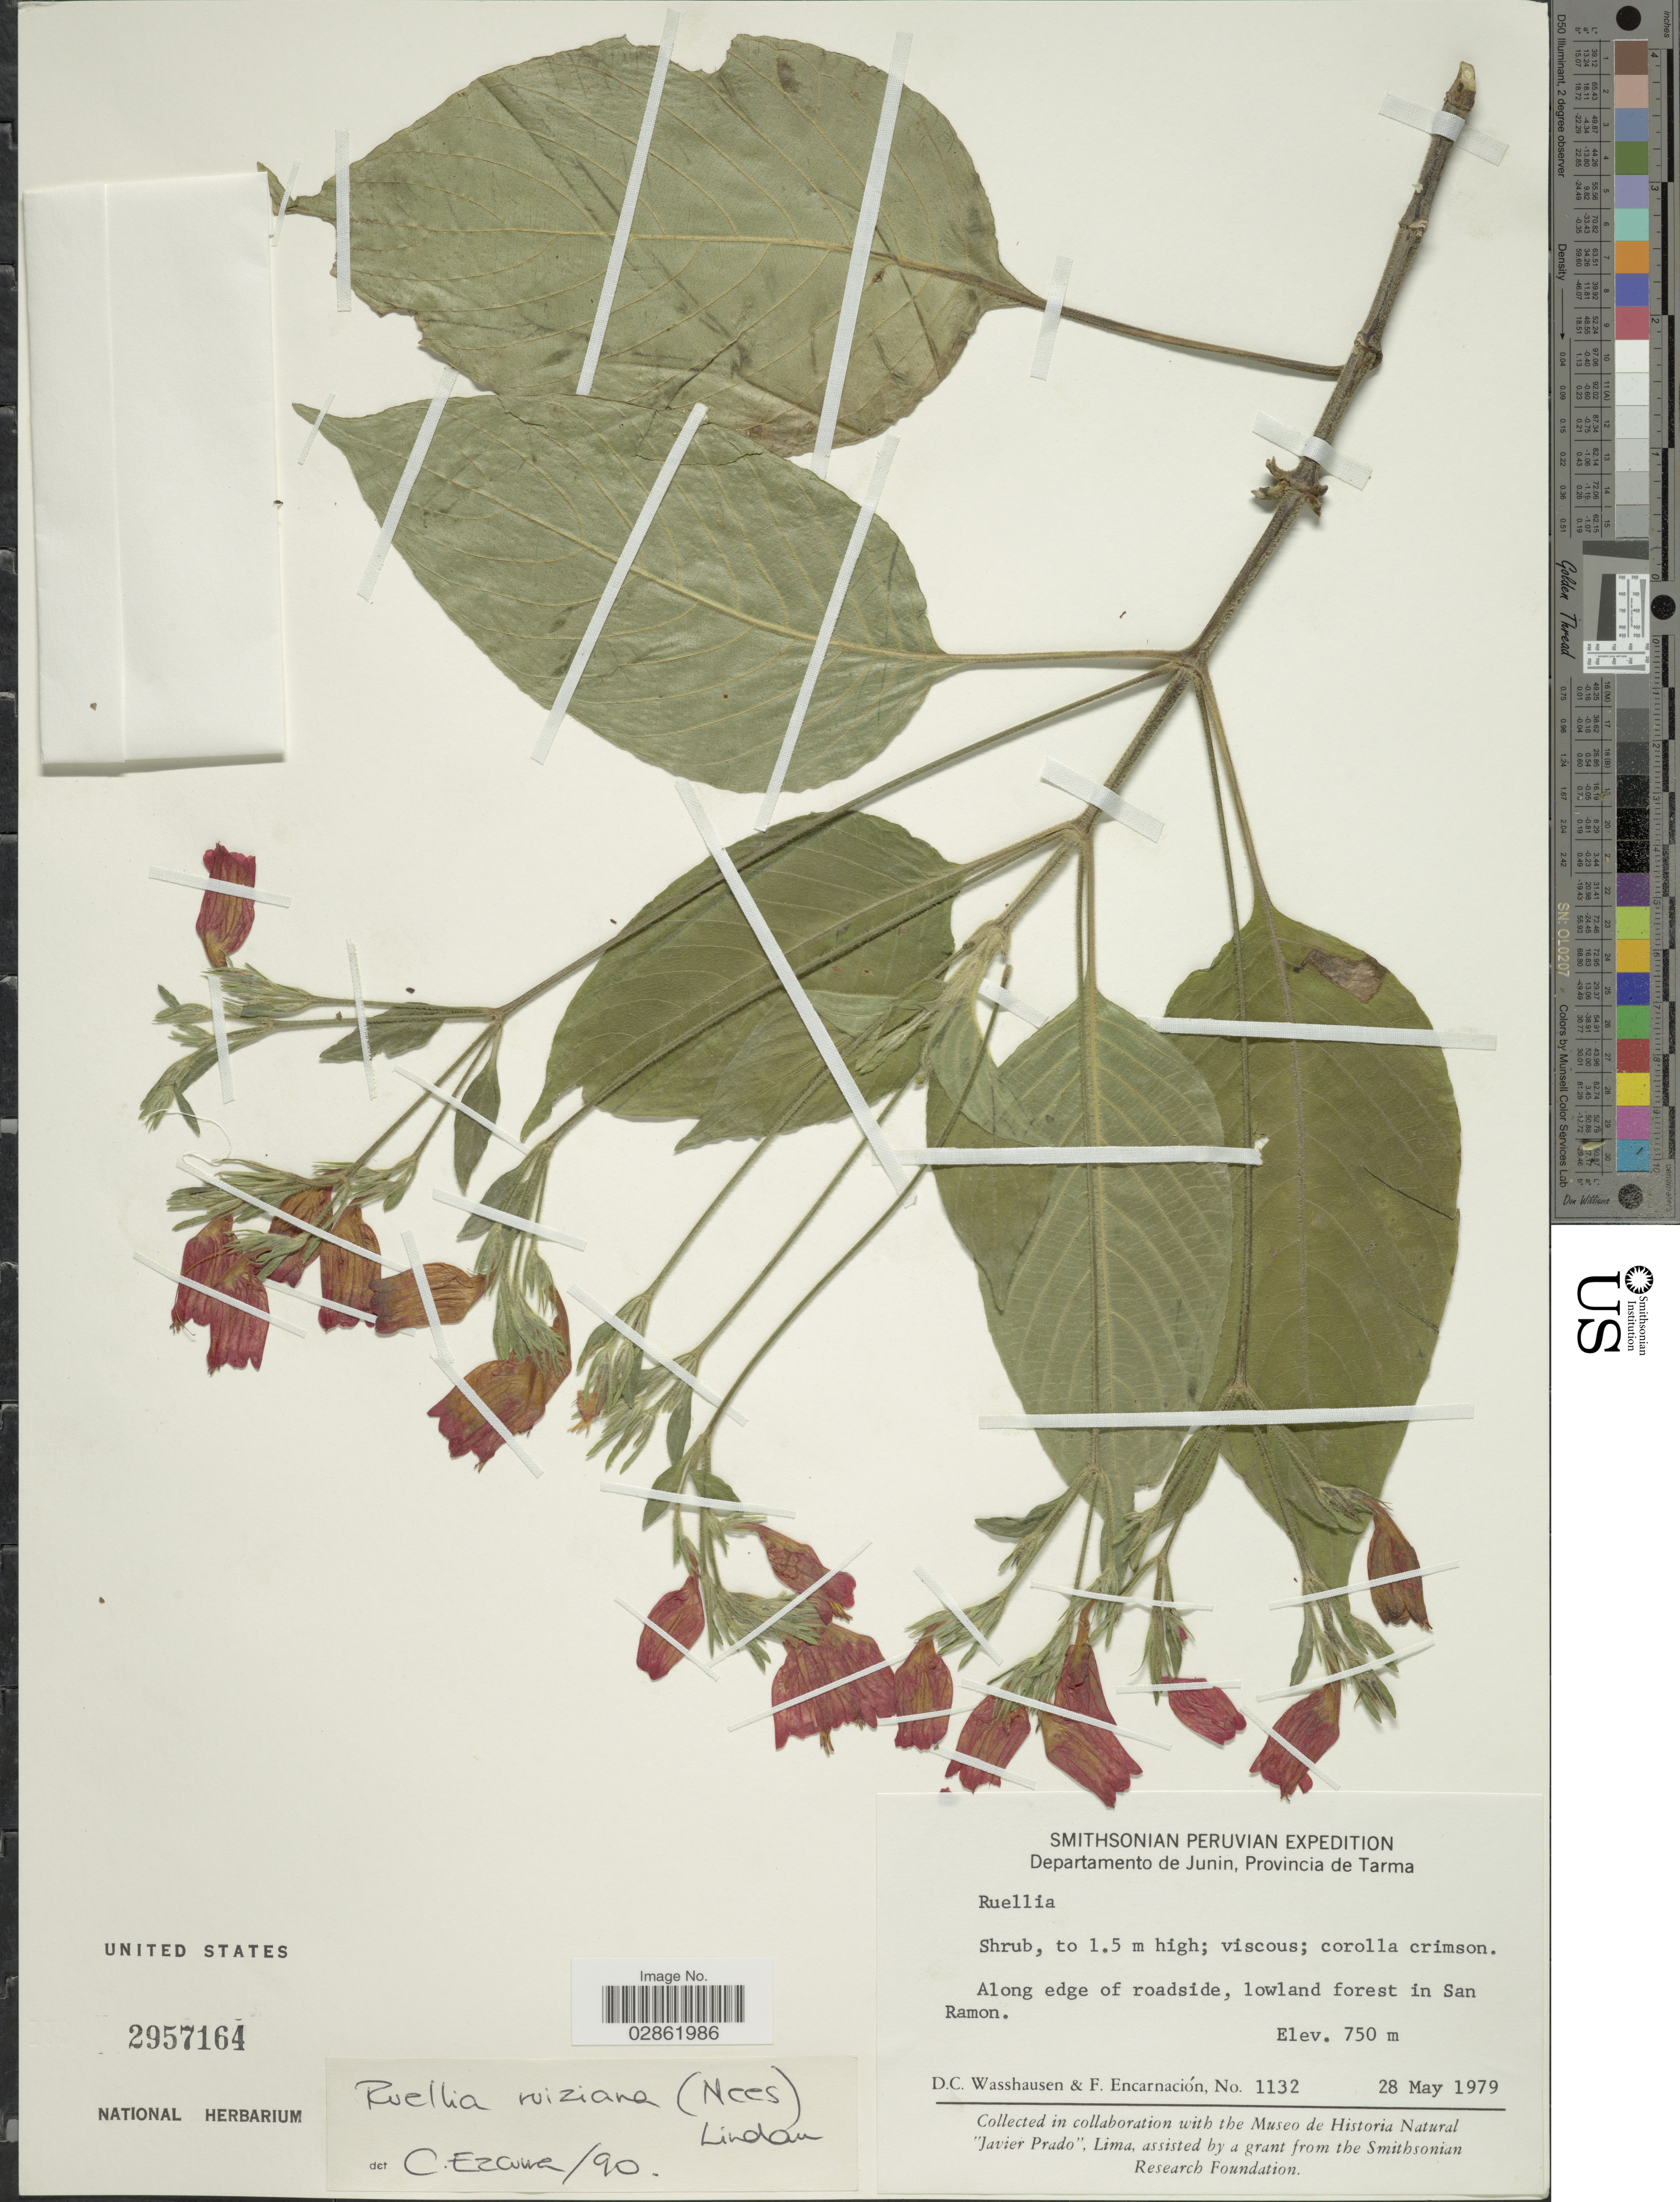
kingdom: Plantae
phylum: Tracheophyta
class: Magnoliopsida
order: Lamiales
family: Acanthaceae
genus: Ruellia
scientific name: Ruellia ruiziana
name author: (Nees) Lindau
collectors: D. C. Wasshausen & F. Encarnación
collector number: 1132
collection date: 1979-05-28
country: Peru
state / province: Junín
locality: Departamento de Junin, Provincia de Tarma, Along edge of roadside, lowland forest in San Ramon.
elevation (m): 750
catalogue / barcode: US 2957164